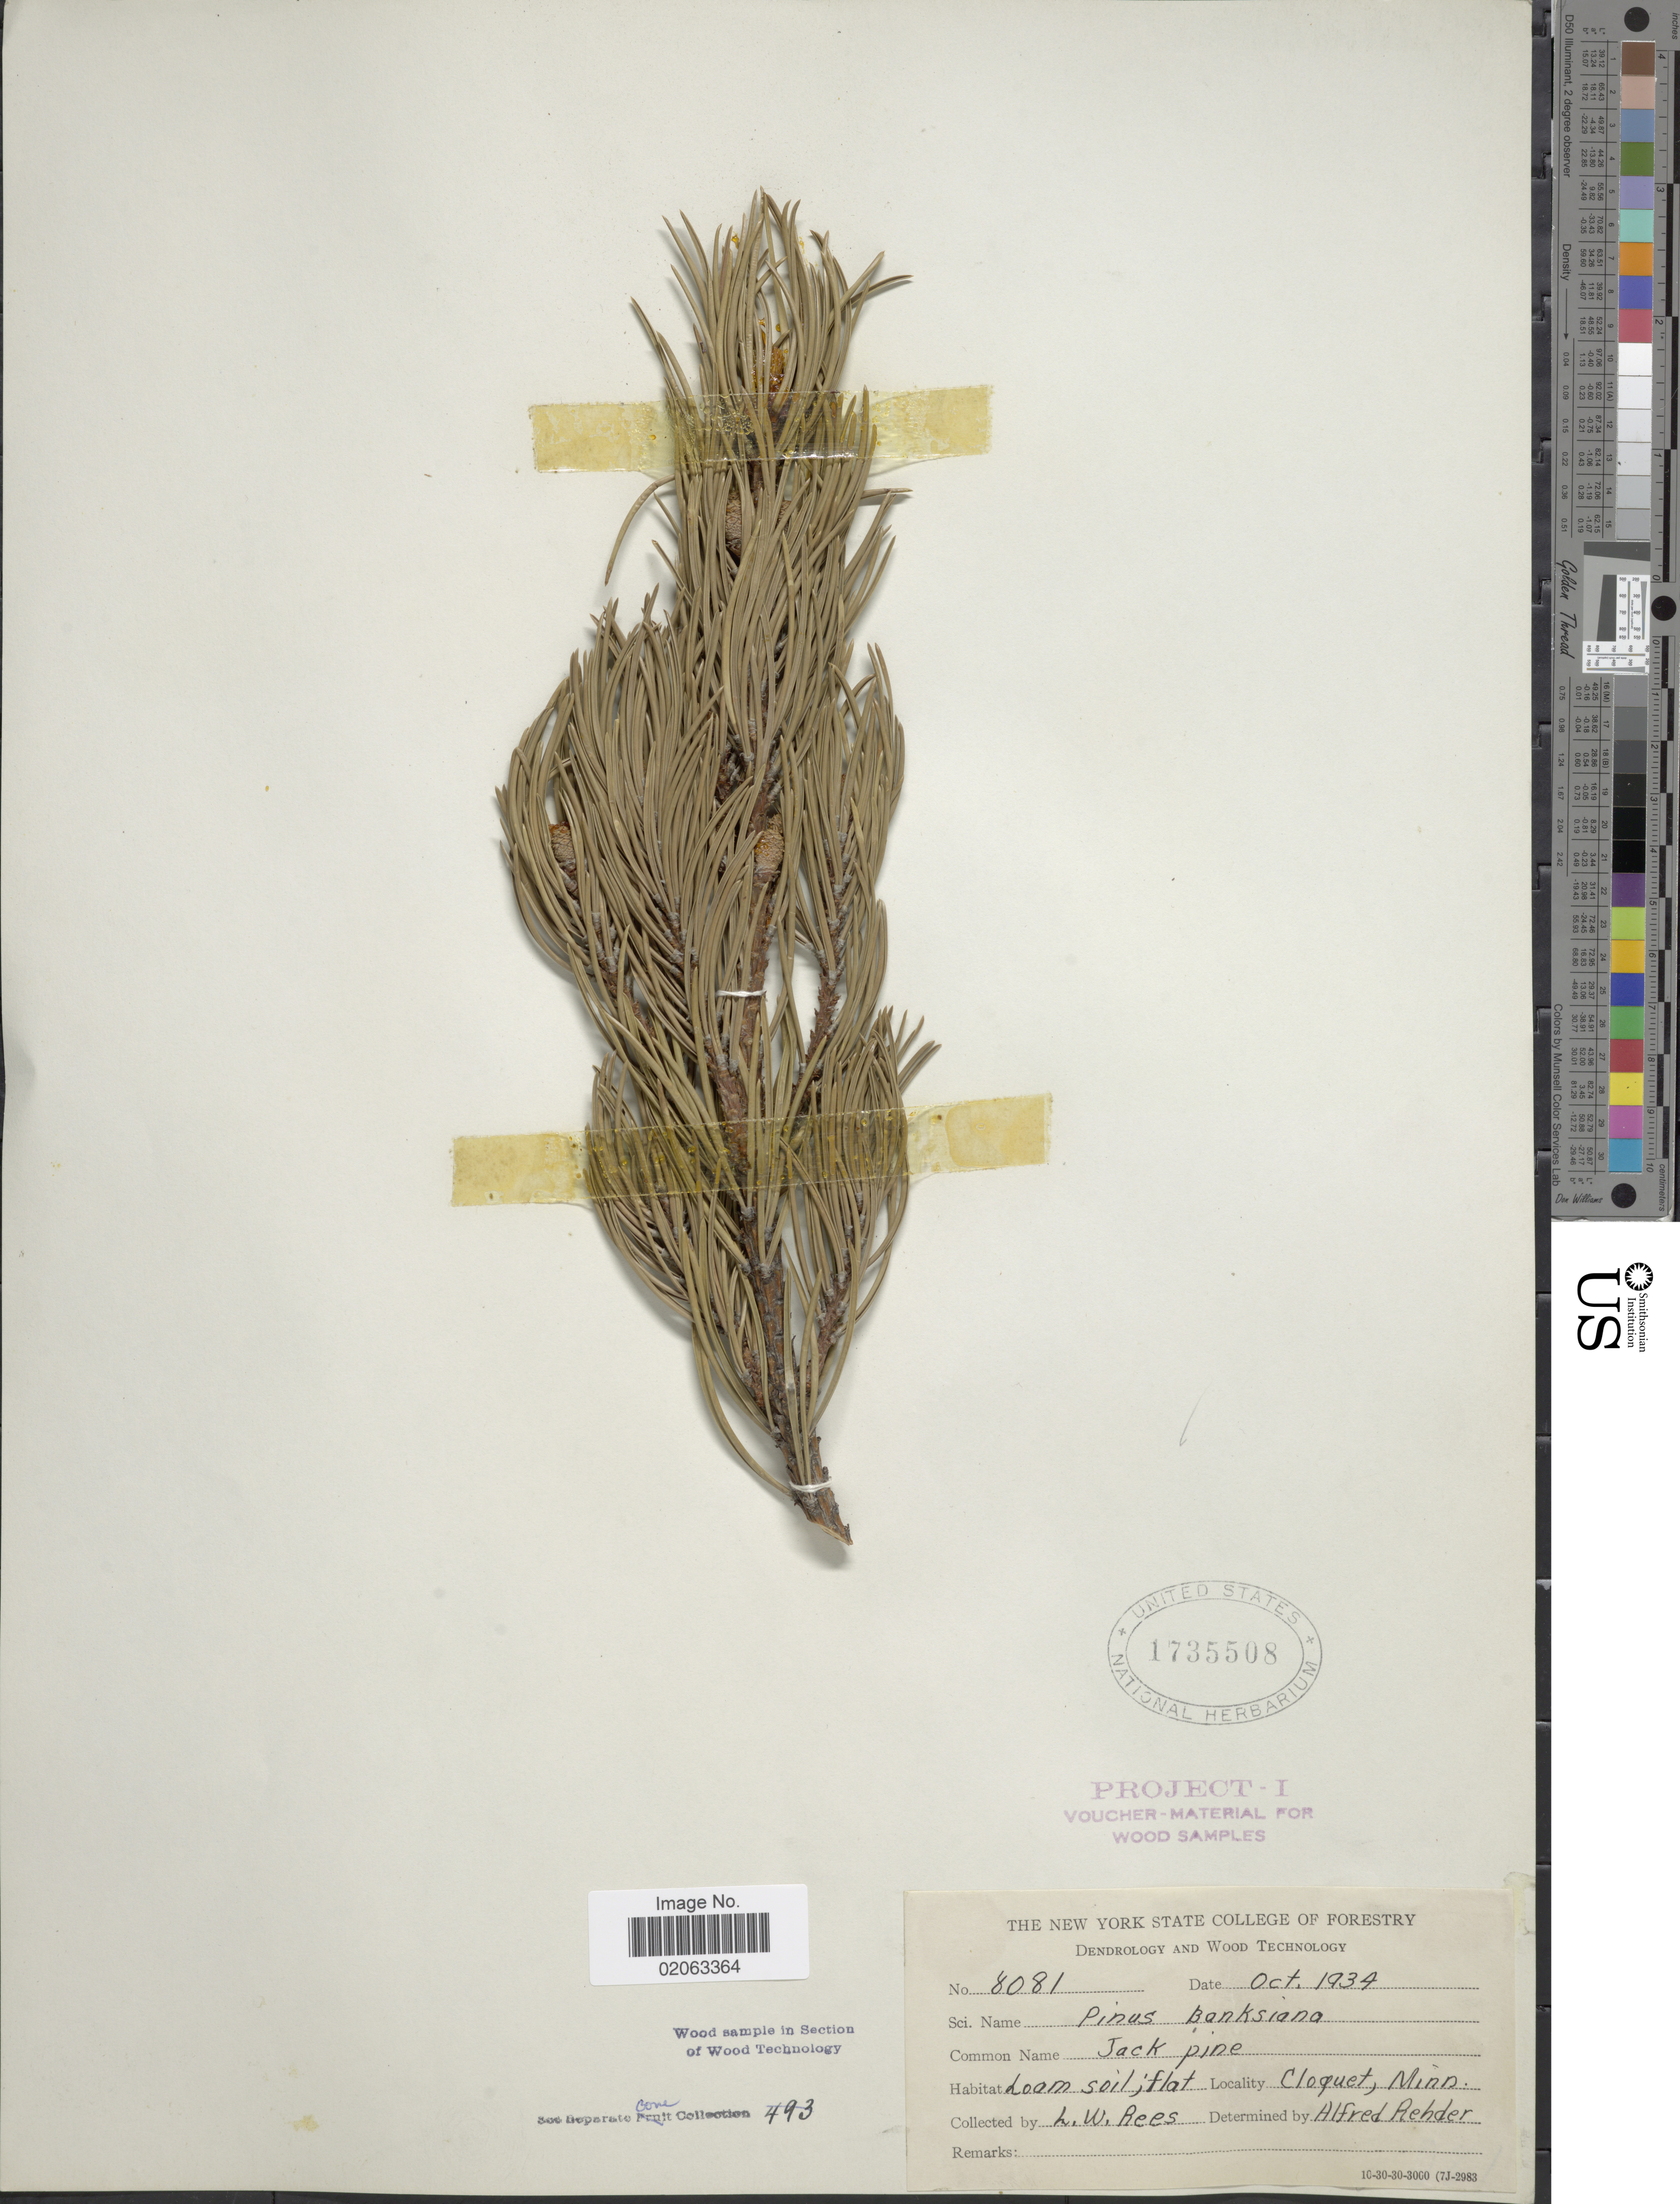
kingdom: Plantae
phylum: Tracheophyta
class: Pinopsida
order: Pinales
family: Pinaceae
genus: Pinus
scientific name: Pinus banksiana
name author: Lamb.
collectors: L. Rees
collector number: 8081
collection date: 1934-10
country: United States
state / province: Minnesota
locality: Jack Pine, Cloquet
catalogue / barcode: US 1735508